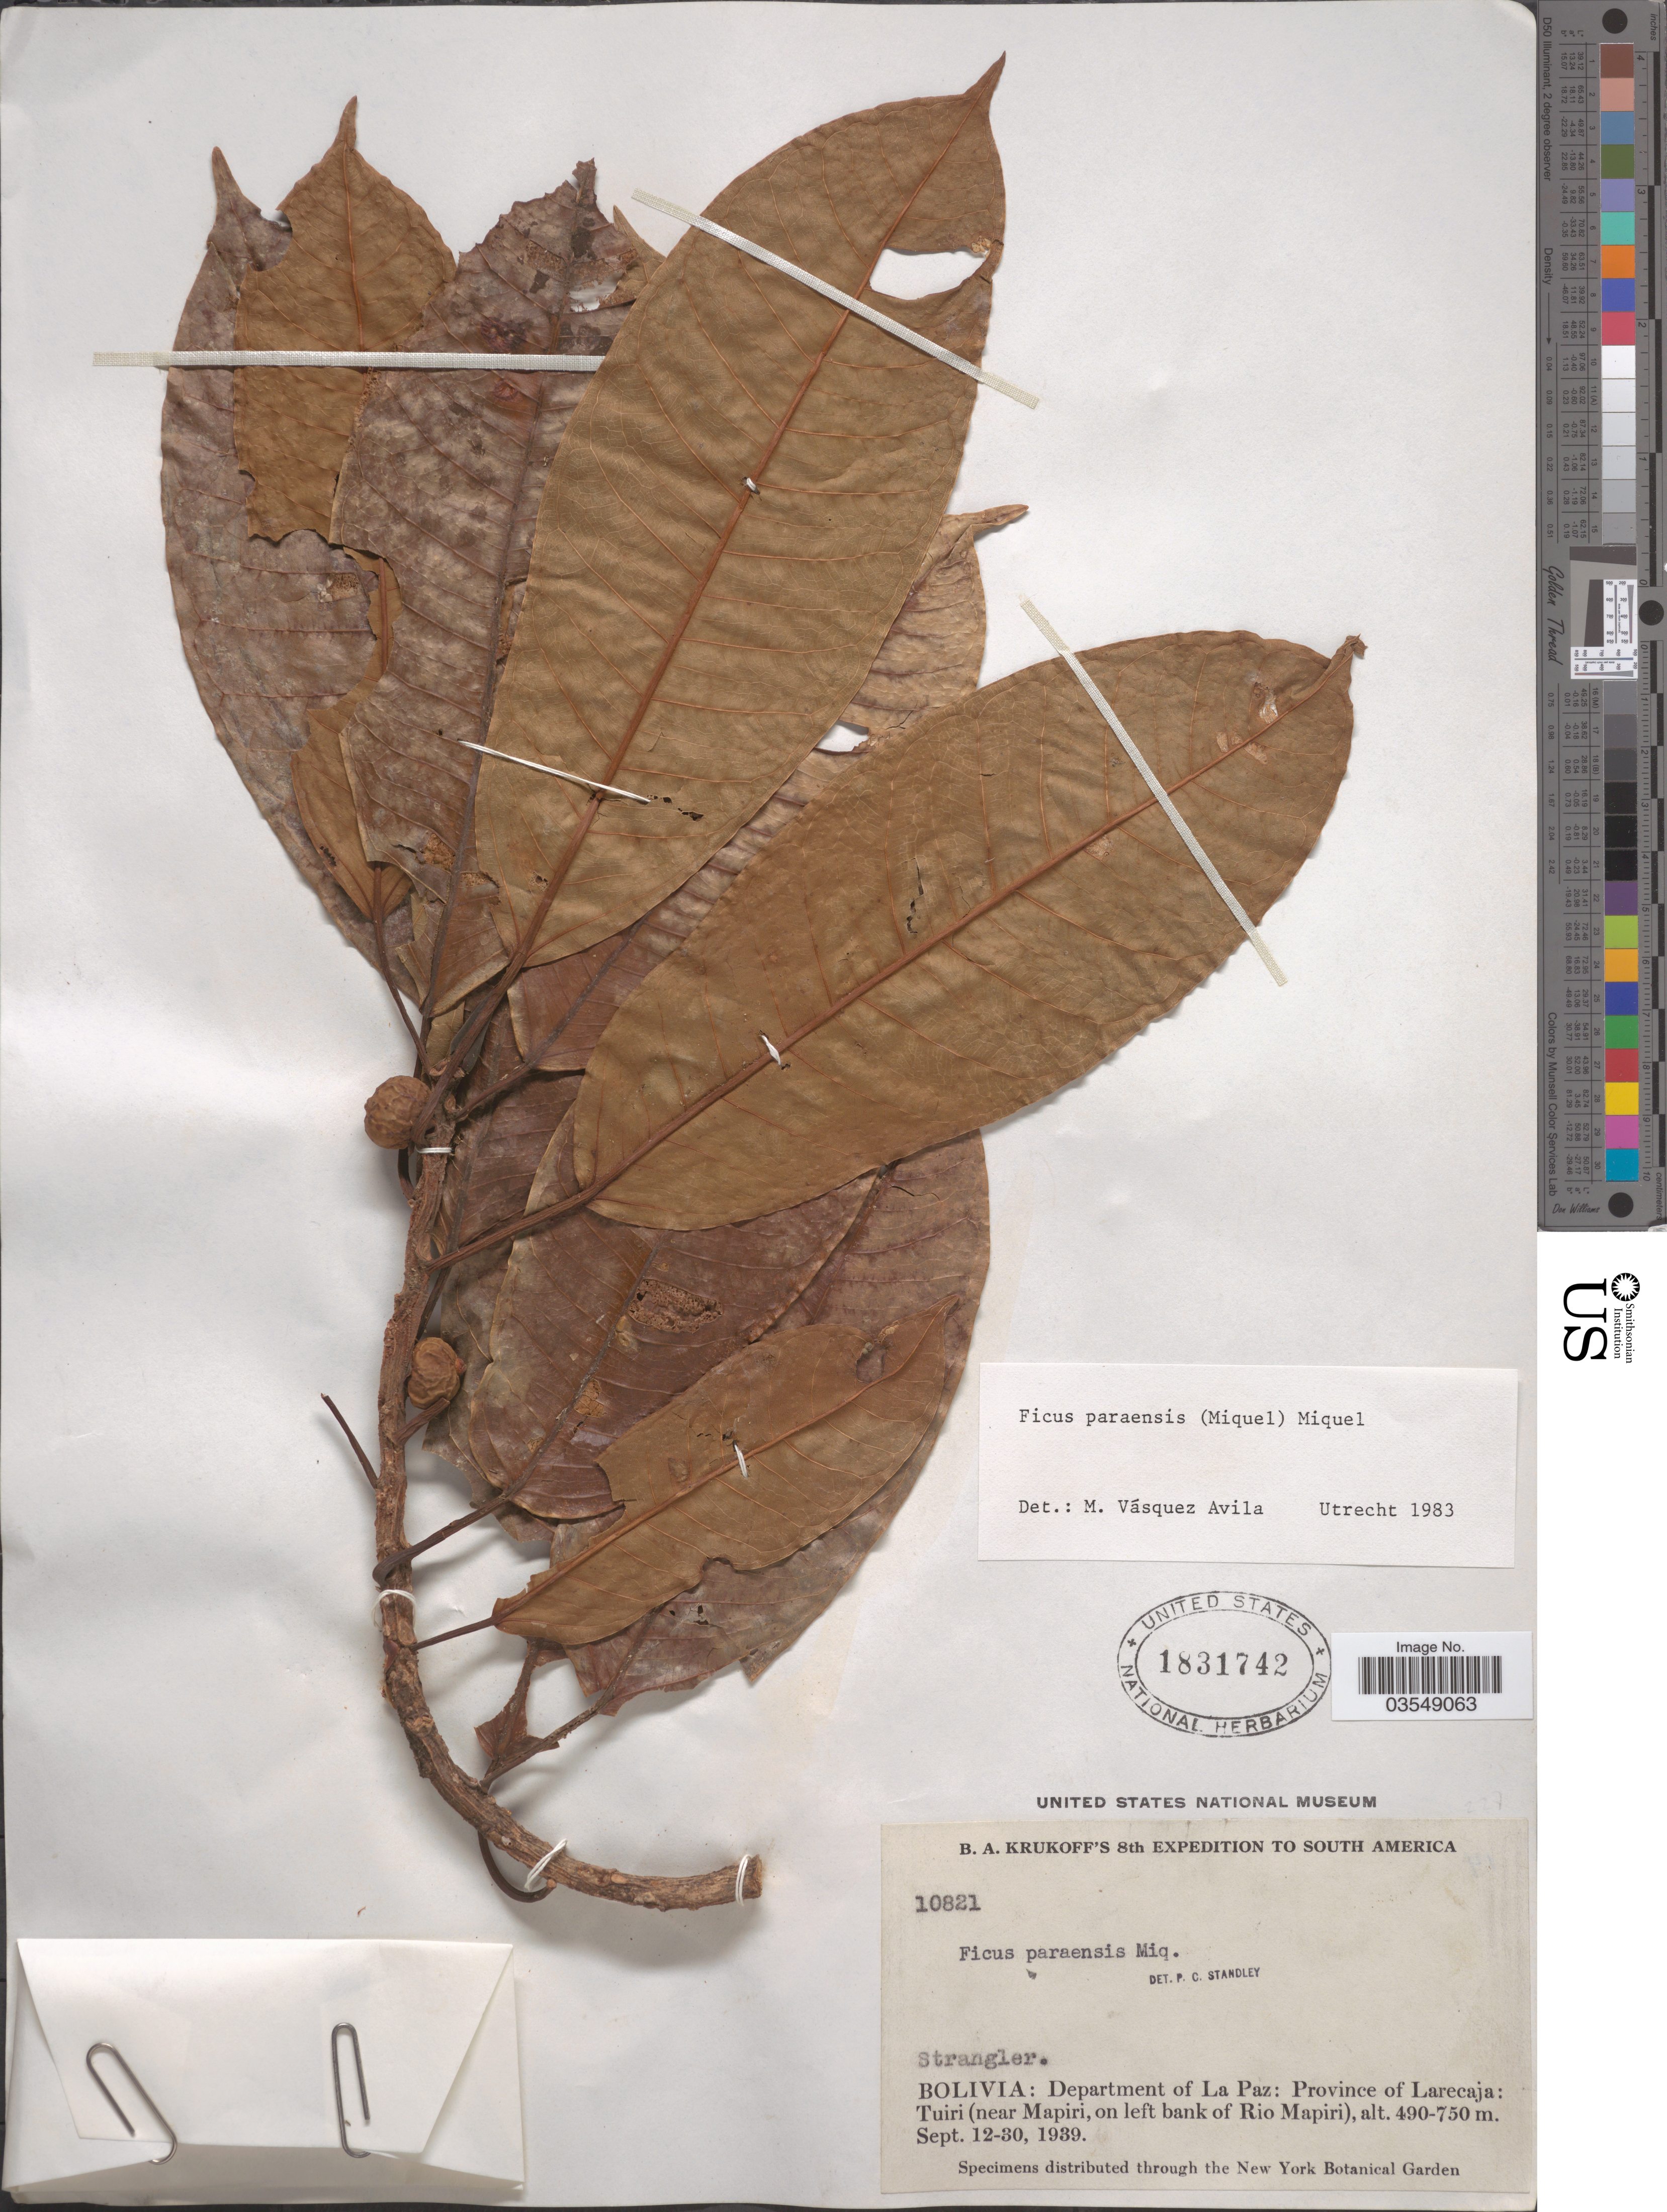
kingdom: Plantae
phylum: Tracheophyta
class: Magnoliopsida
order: Rosales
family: Moraceae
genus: Ficus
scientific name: Ficus paraensis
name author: (Miq.) Miq.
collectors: B. A. Krukoff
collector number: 10821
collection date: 1939-09-12/1939-09-30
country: Bolivia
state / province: La Paz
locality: Department of La Paz: Province of Larecaja: Tuiri (near Mapiri, on left bank of Rio Mapiri).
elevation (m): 490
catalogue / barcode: US 1831742